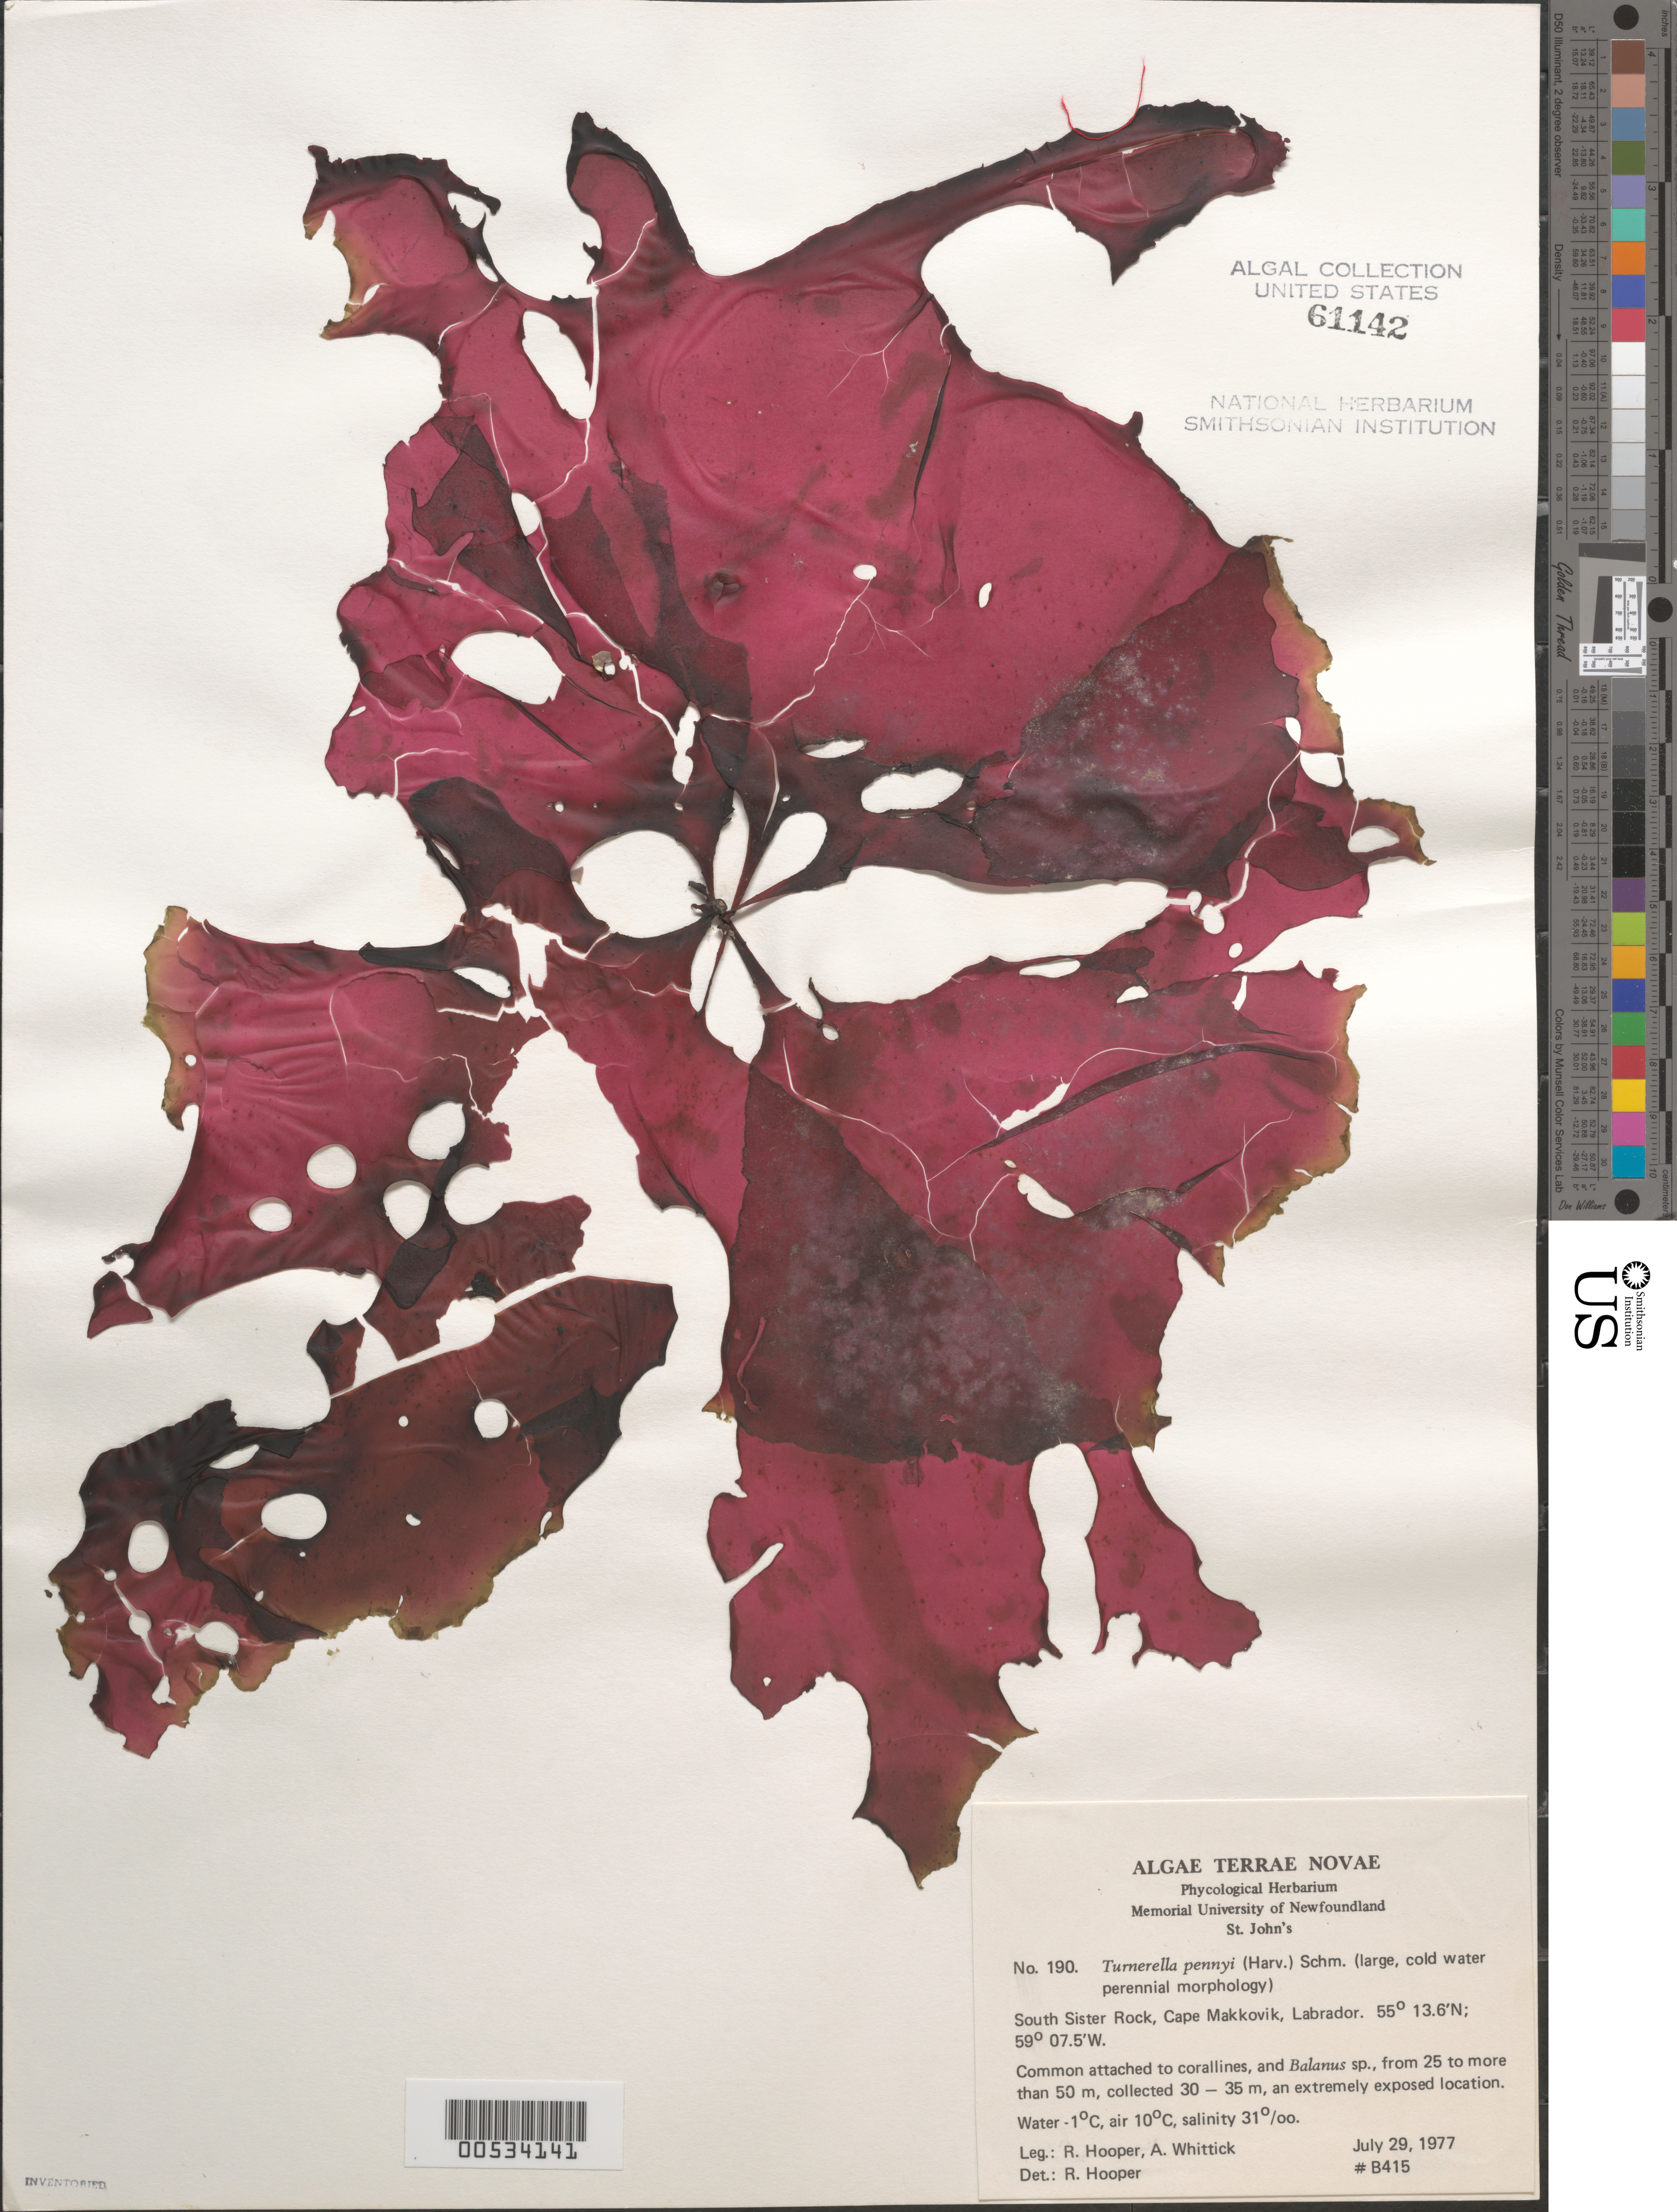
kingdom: Plantae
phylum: Rhodophyta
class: Florideophyceae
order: Gigartinales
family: Furcellariaceae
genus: Turnerella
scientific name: Turnerella pennyi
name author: (Harv.) F. Schmitz in Rosenv.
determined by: Hooper, R. G.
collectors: R. G. Hooper & A. Whittick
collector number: B415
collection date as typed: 29 Jul 1977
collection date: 1977-07-29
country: Canada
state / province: Newfoundland and Labrador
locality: South Sister Rock, Cape Makkovik, Labrador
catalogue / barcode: US 61142